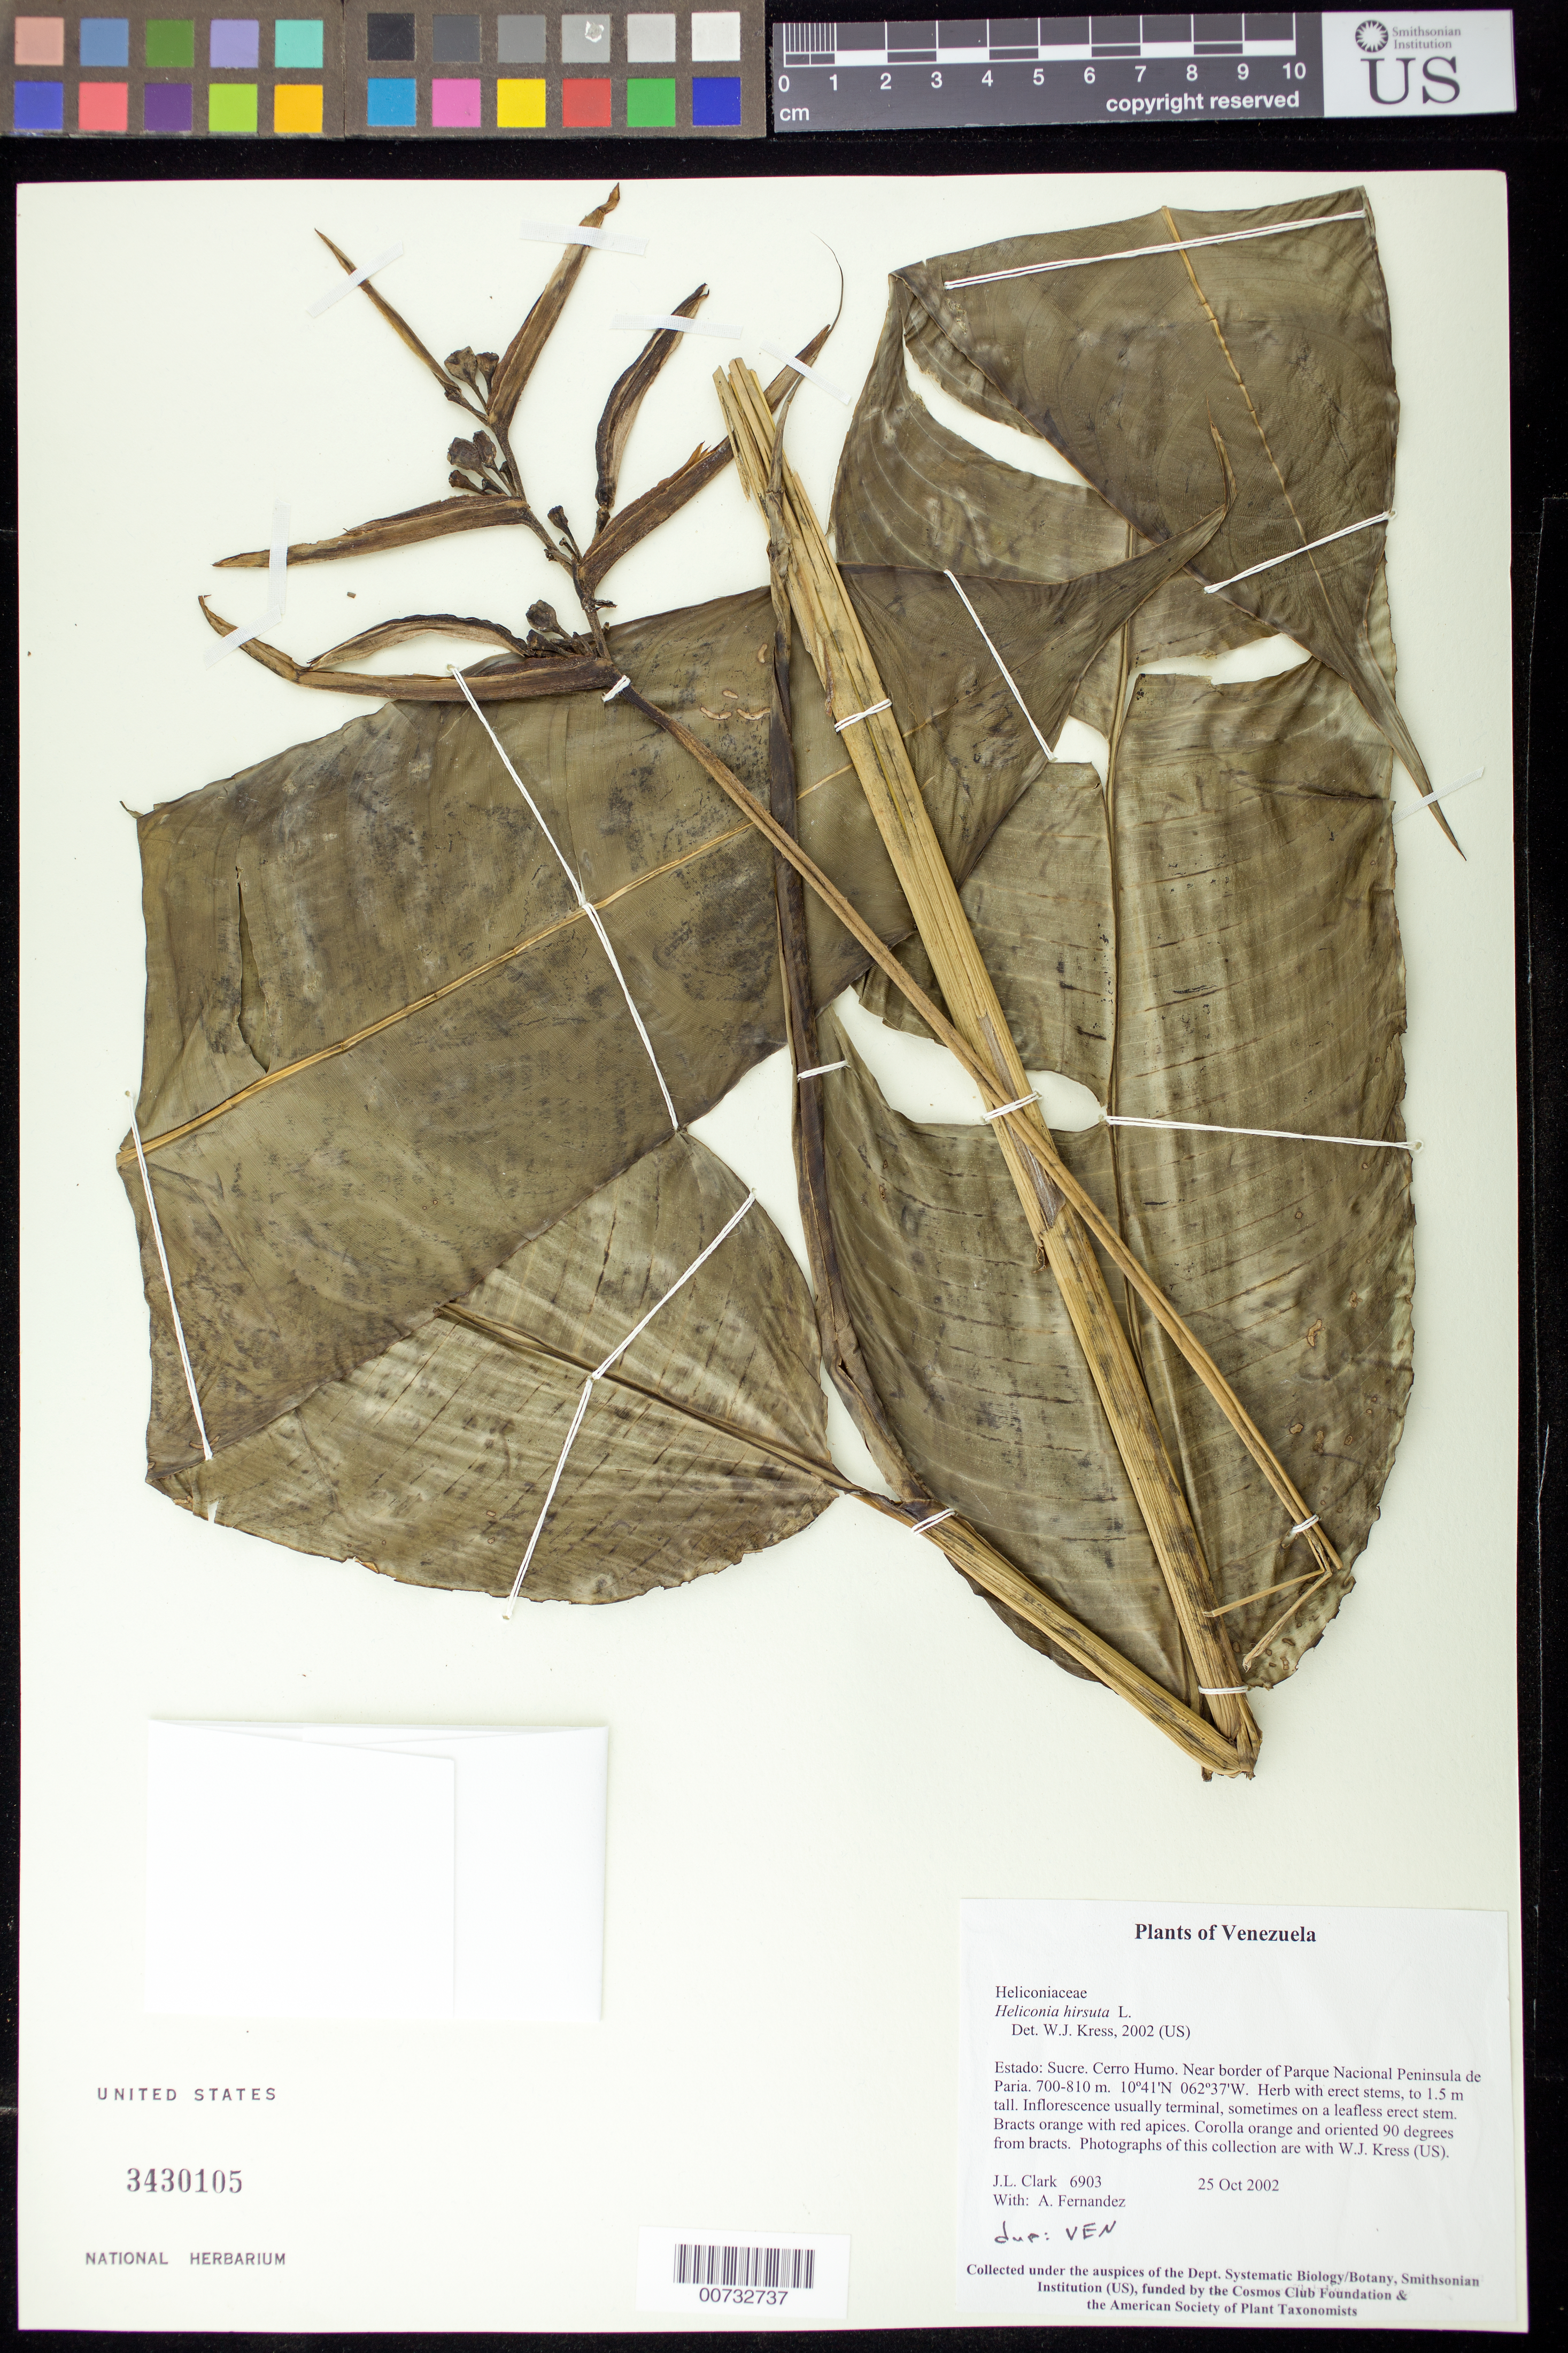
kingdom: Plantae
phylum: Tracheophyta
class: Liliopsida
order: Zingiberales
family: Heliconiaceae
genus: Heliconia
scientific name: Heliconia hirsuta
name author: L. f.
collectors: J. L. Clark & A. Fernandez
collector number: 6903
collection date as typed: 25 Oct 2002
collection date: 2002-10-25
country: Venezuela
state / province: Sucre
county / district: Cerro Humo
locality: Near border of Parque Nacional Peninsula de Paria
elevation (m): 700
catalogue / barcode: US 3430105